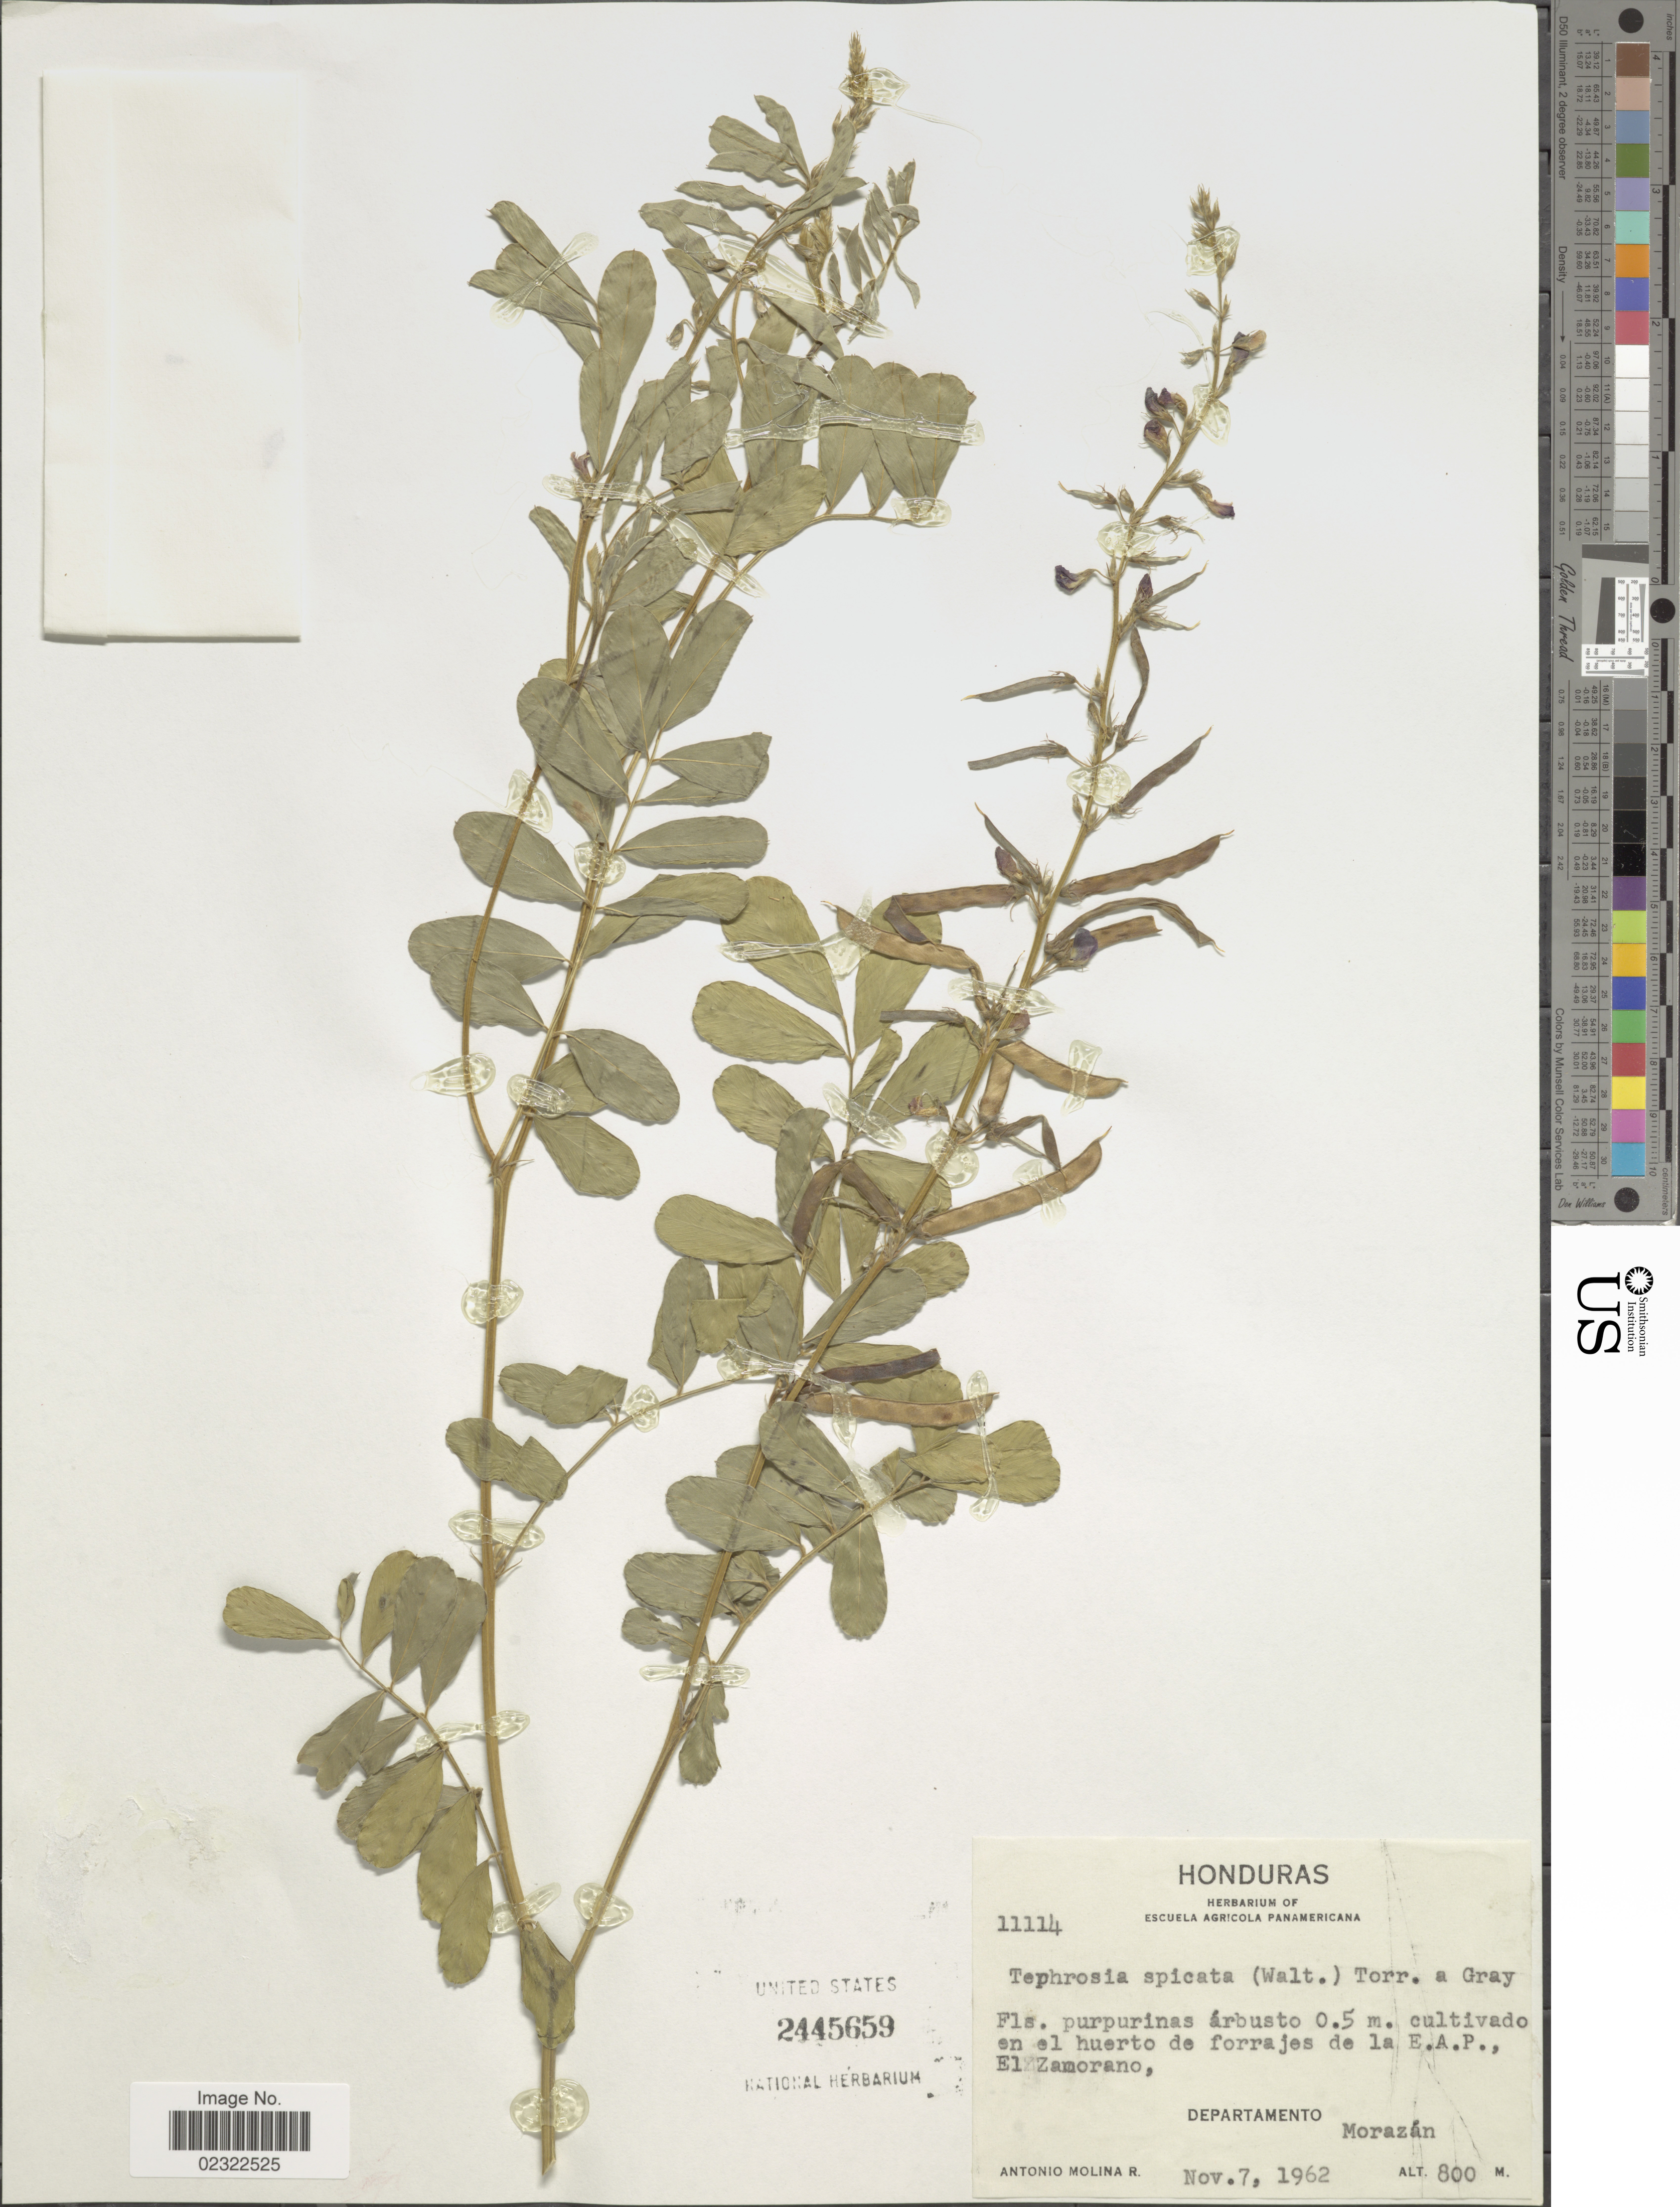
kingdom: Plantae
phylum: Tracheophyta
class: Magnoliopsida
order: Fabales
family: Fabaceae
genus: Tephrosia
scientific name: Tephrosia spicata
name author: (Walter) Torr. & A. Gray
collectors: A. Molina R.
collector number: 11114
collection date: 1962-11-07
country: Honduras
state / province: Fco. Morazán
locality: Honduras, Cultivado en el huerto de forrajes de la E. A. P. El Zamorano. Departamento Morazan.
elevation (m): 800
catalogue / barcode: US 2445659